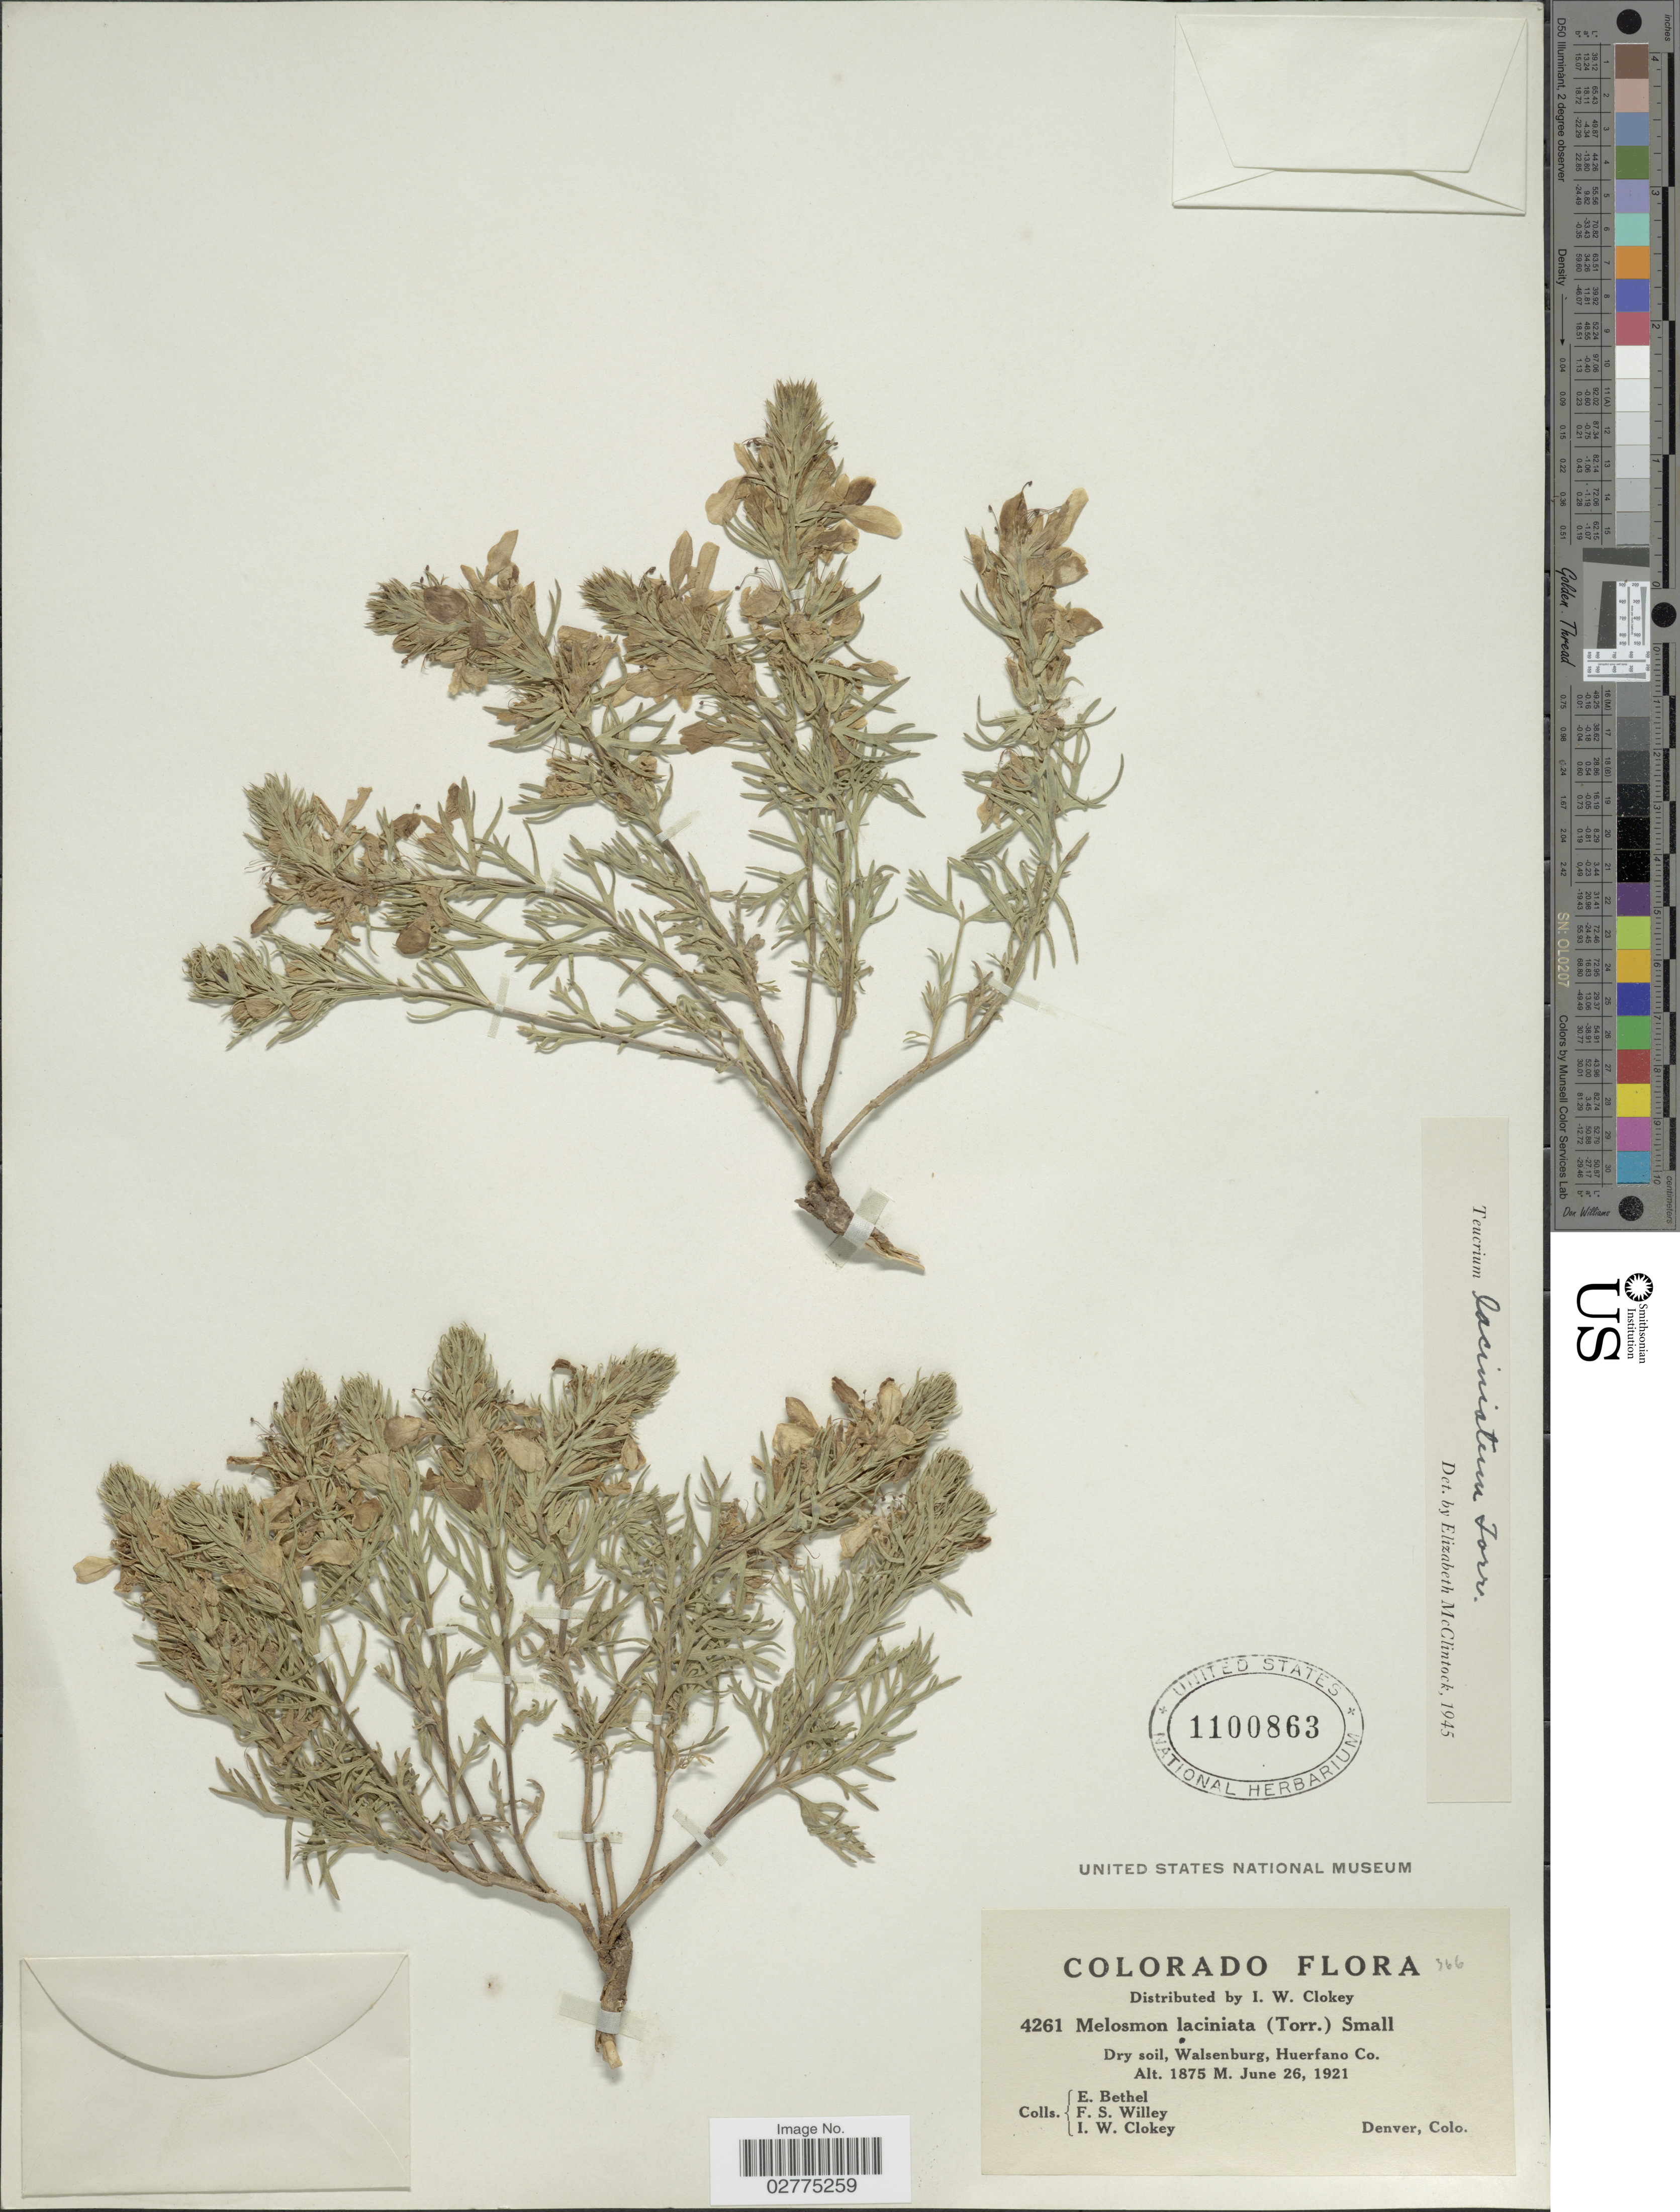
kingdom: Plantae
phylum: Tracheophyta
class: Magnoliopsida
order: Lamiales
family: Lamiaceae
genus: Teucrium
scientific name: Teucrium laciniatum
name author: Torr.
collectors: E. Bethel, F. Willey & I. W. Clokey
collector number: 4261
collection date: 1921-06-26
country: United States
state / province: Colorado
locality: Dry soil, Walsenburg, Huerfano Co.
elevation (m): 1875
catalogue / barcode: US 1100863